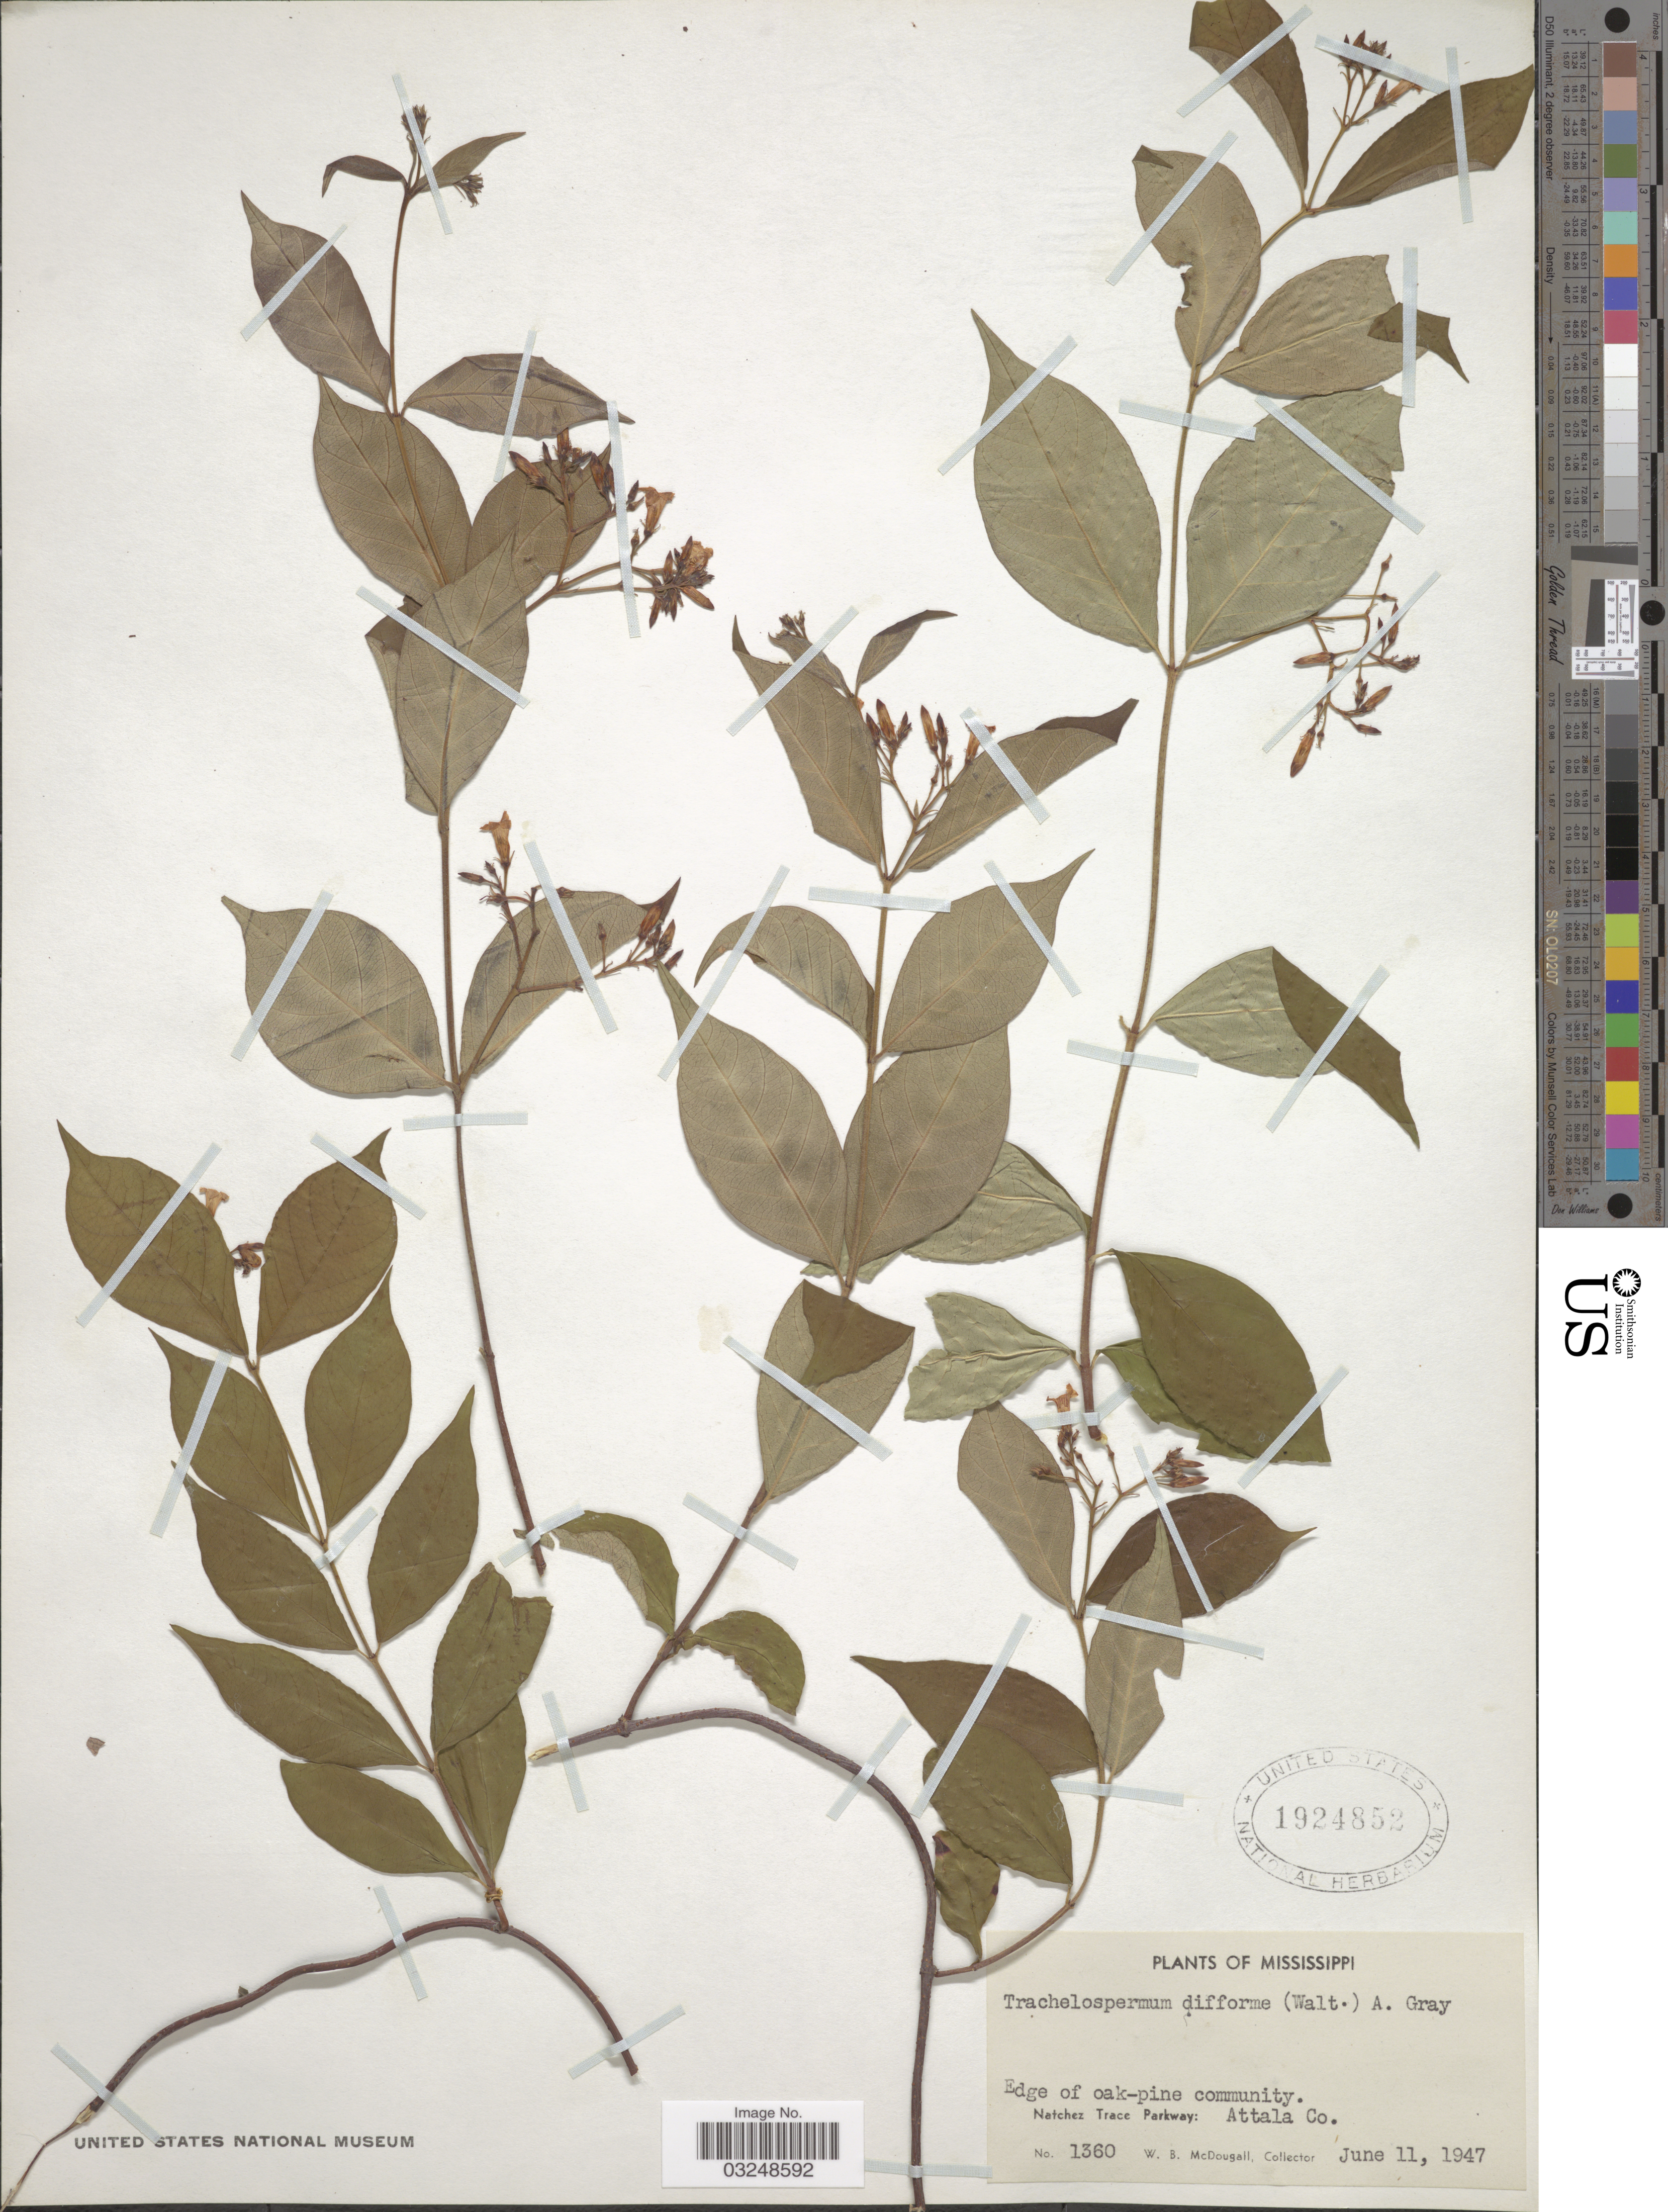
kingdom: Plantae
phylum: Tracheophyta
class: Magnoliopsida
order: Gentianales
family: Apocynaceae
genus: Trachelospermum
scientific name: Trachelospermum difforme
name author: (Walter) A. Gray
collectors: W. B. McDougall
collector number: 1360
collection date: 1947-06-11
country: United States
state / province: Mississippi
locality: Edge of oak-pine community, Natchez Trace Parkway: Attala Co.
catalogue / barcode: US 1924852